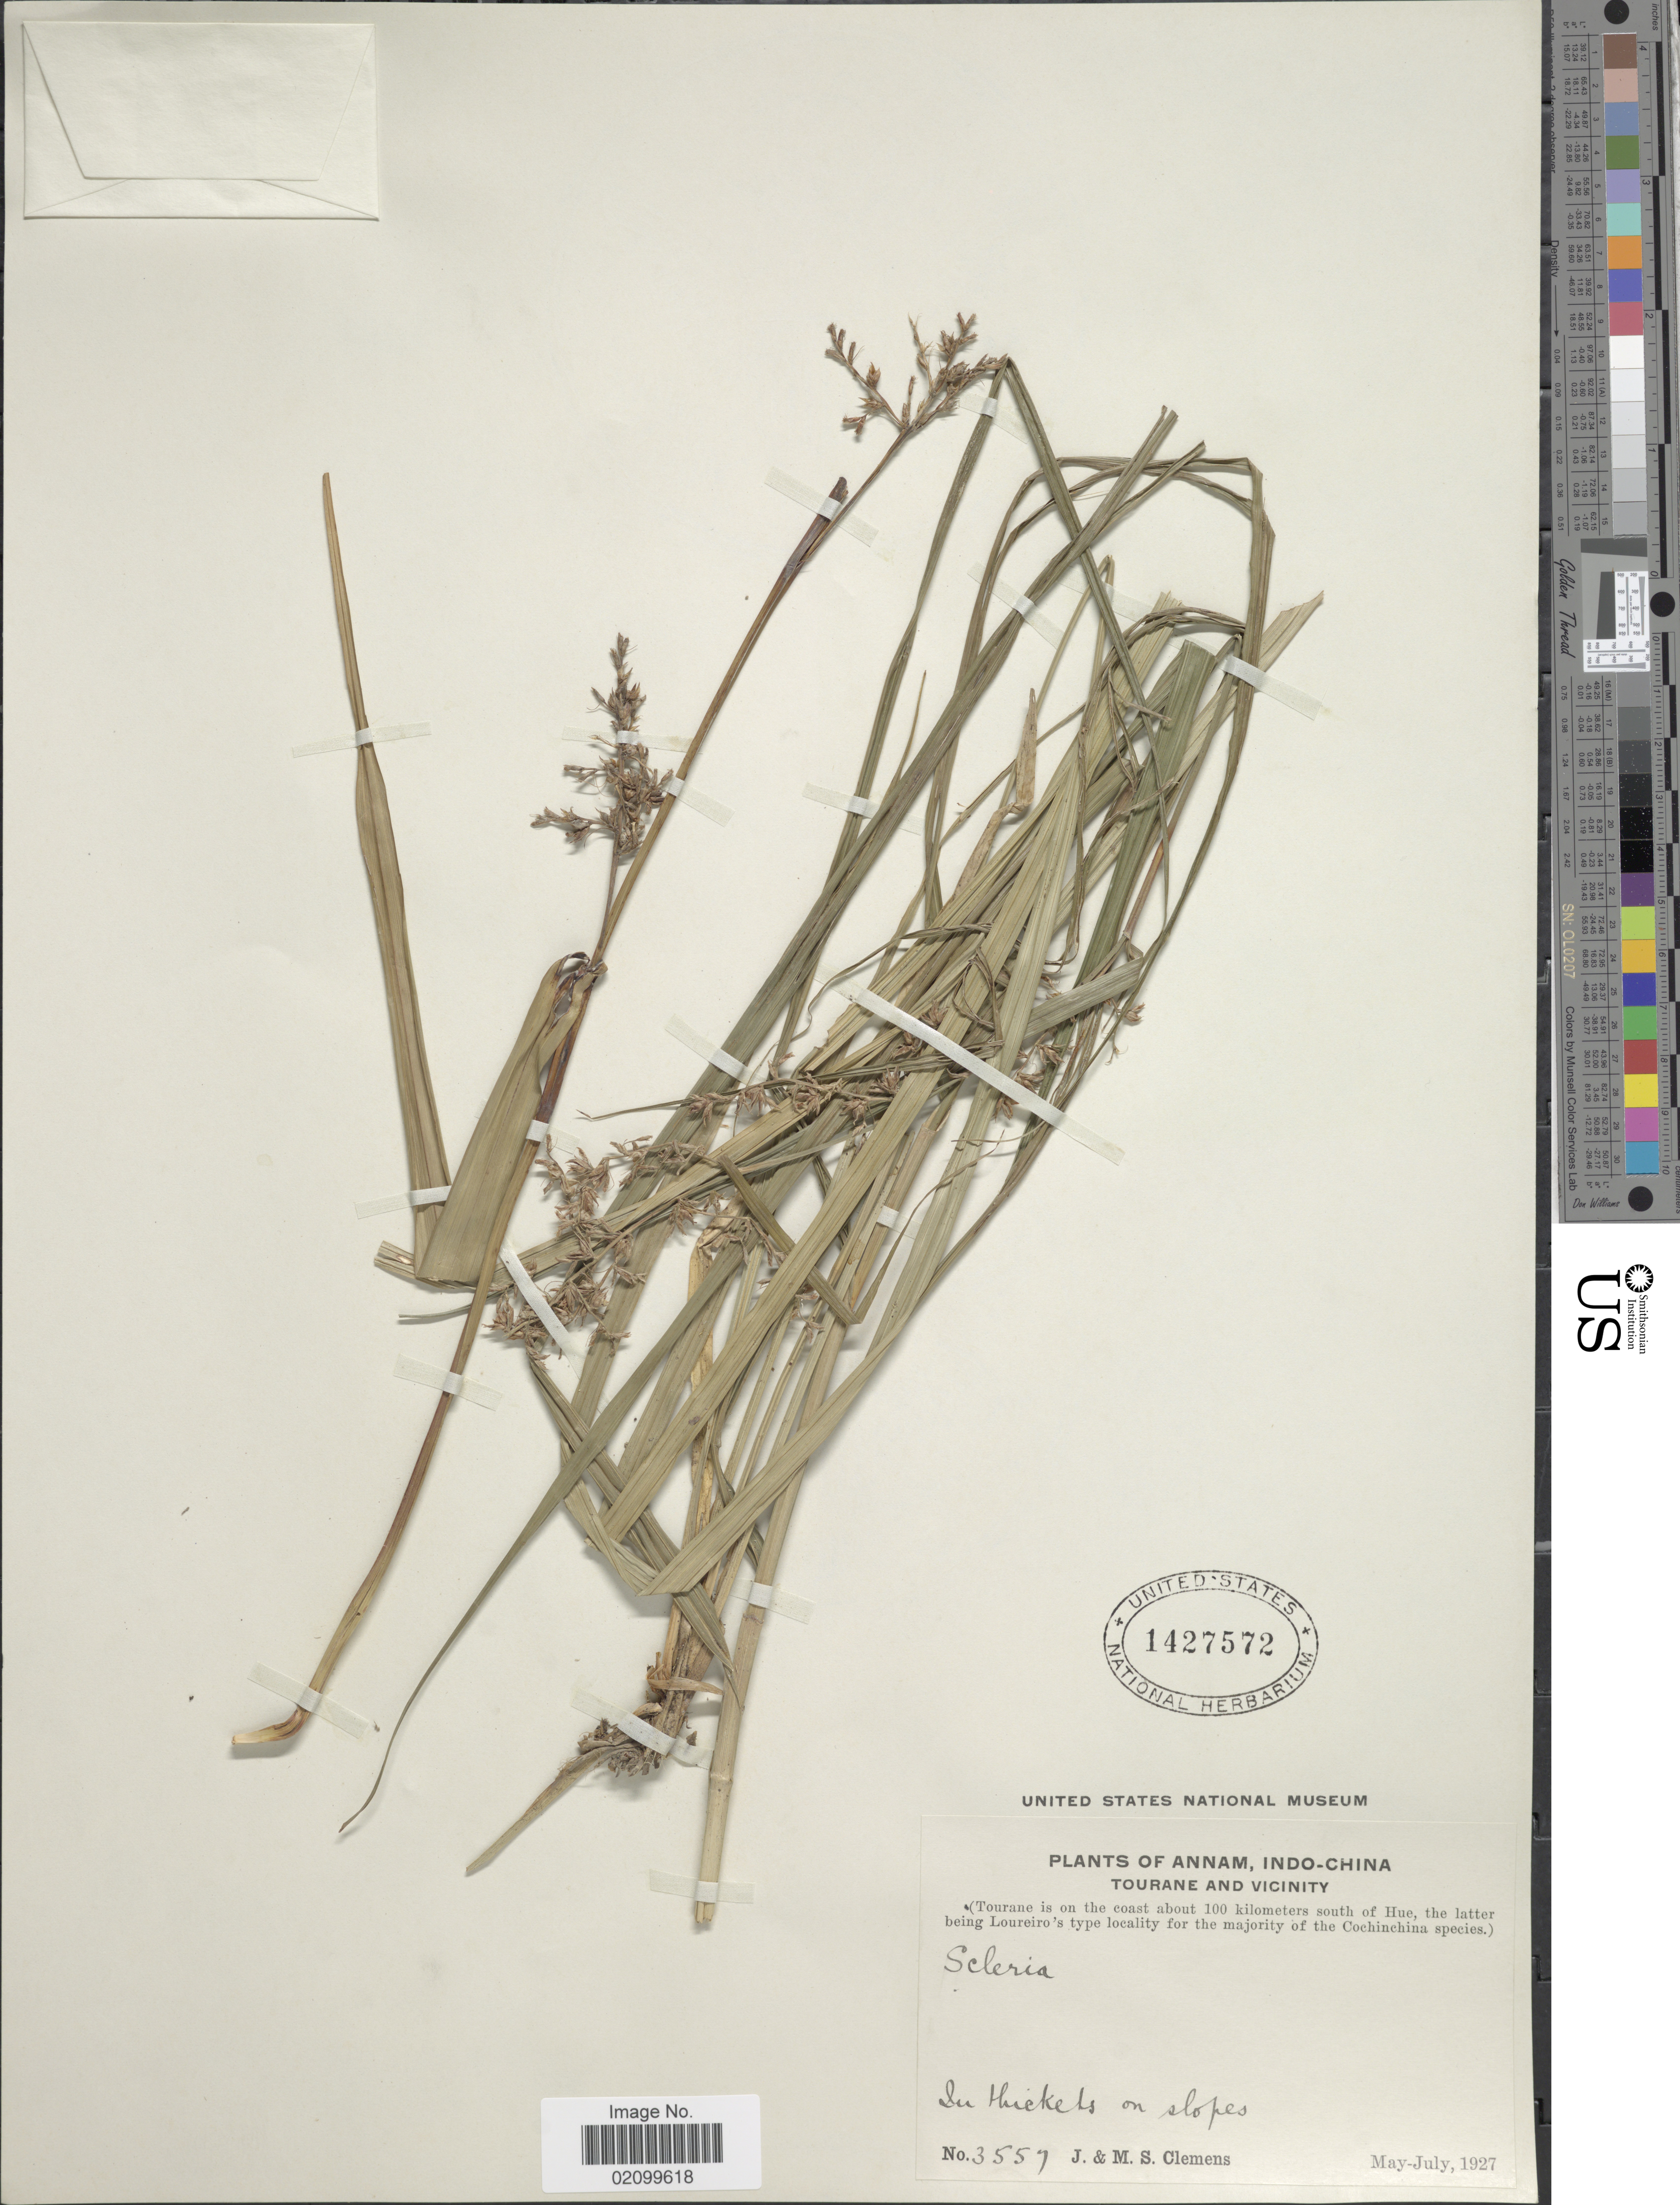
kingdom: Plantae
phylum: Tracheophyta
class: Liliopsida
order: Poales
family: Cyperaceae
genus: Scleria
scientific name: Scleria sp.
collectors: J. Clemens & M. S. Clemens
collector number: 3557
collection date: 1927-05/1927-07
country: Vietnam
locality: Annam, Indo- China. Tourane and vicinity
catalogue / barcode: US 1427572